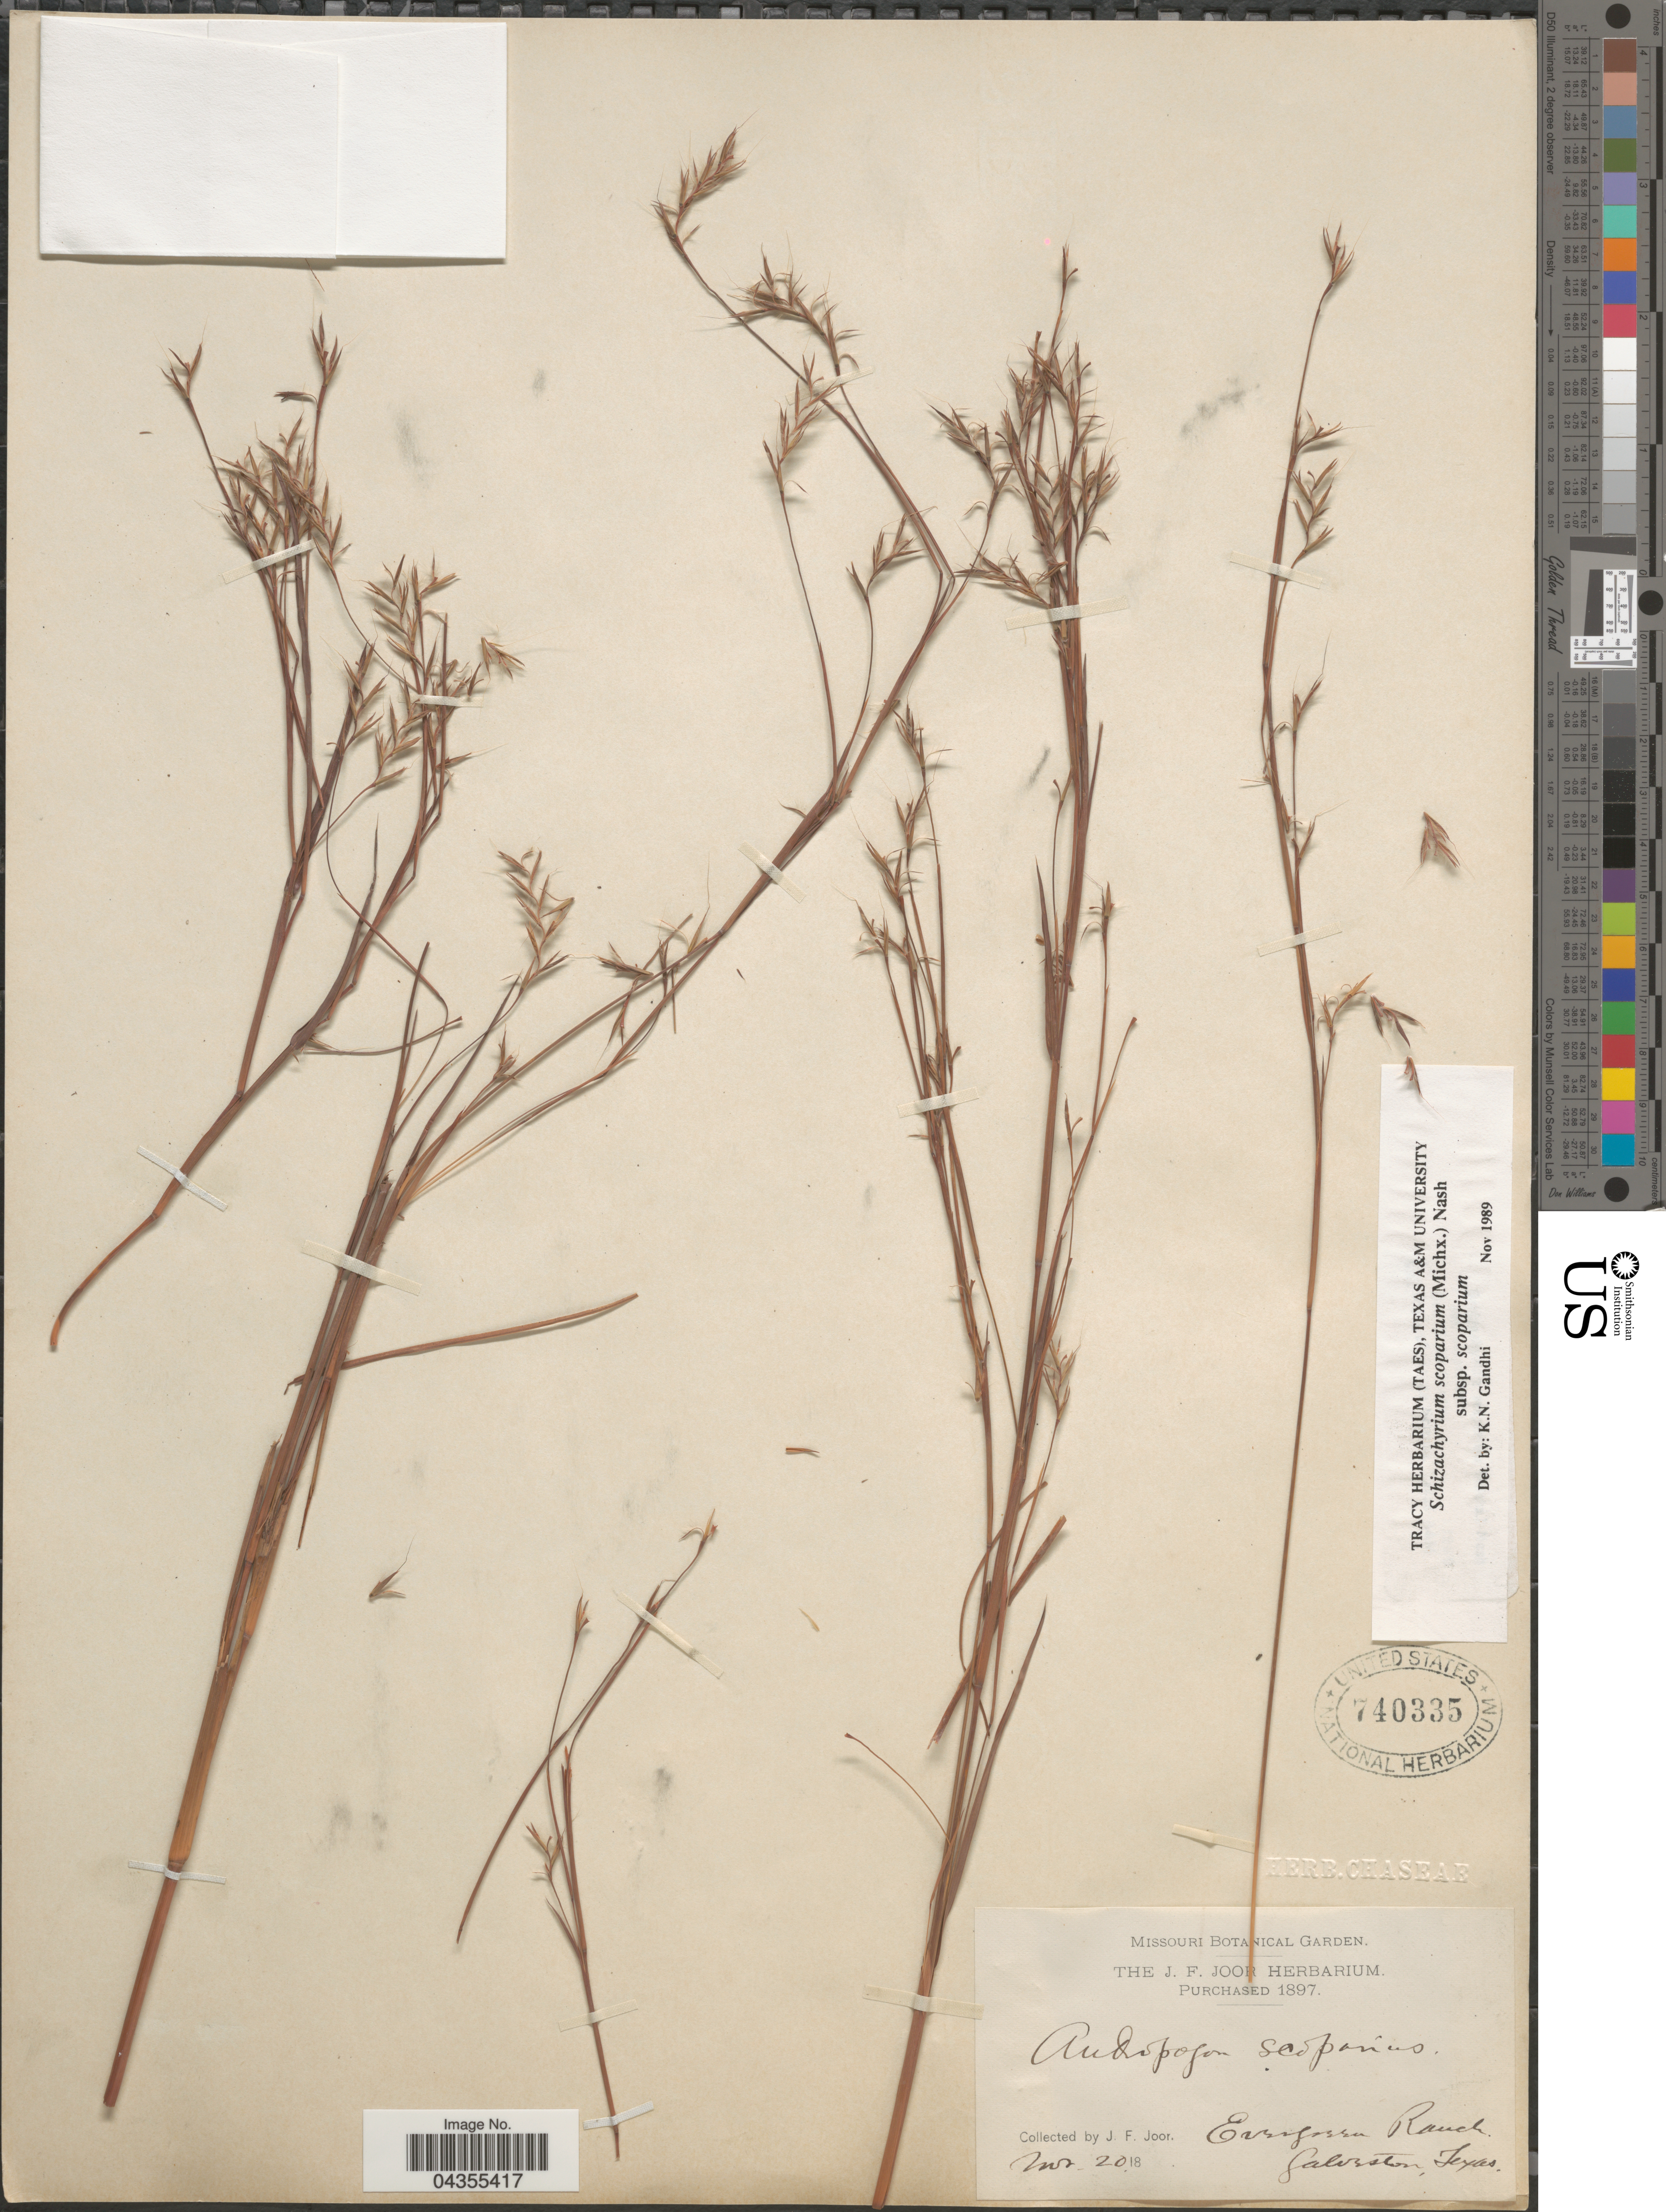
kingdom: Plantae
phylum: Tracheophyta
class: Liliopsida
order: Poales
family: Poaceae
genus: Schizachyrium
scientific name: Schizachyrium scoparium var. scoparium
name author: (Michx.) Nash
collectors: J. F. Joor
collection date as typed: Transcribed d/m/y: 20/11/18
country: United States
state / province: Texas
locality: Evergrass Ranch. Galveston.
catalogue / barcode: US 740335